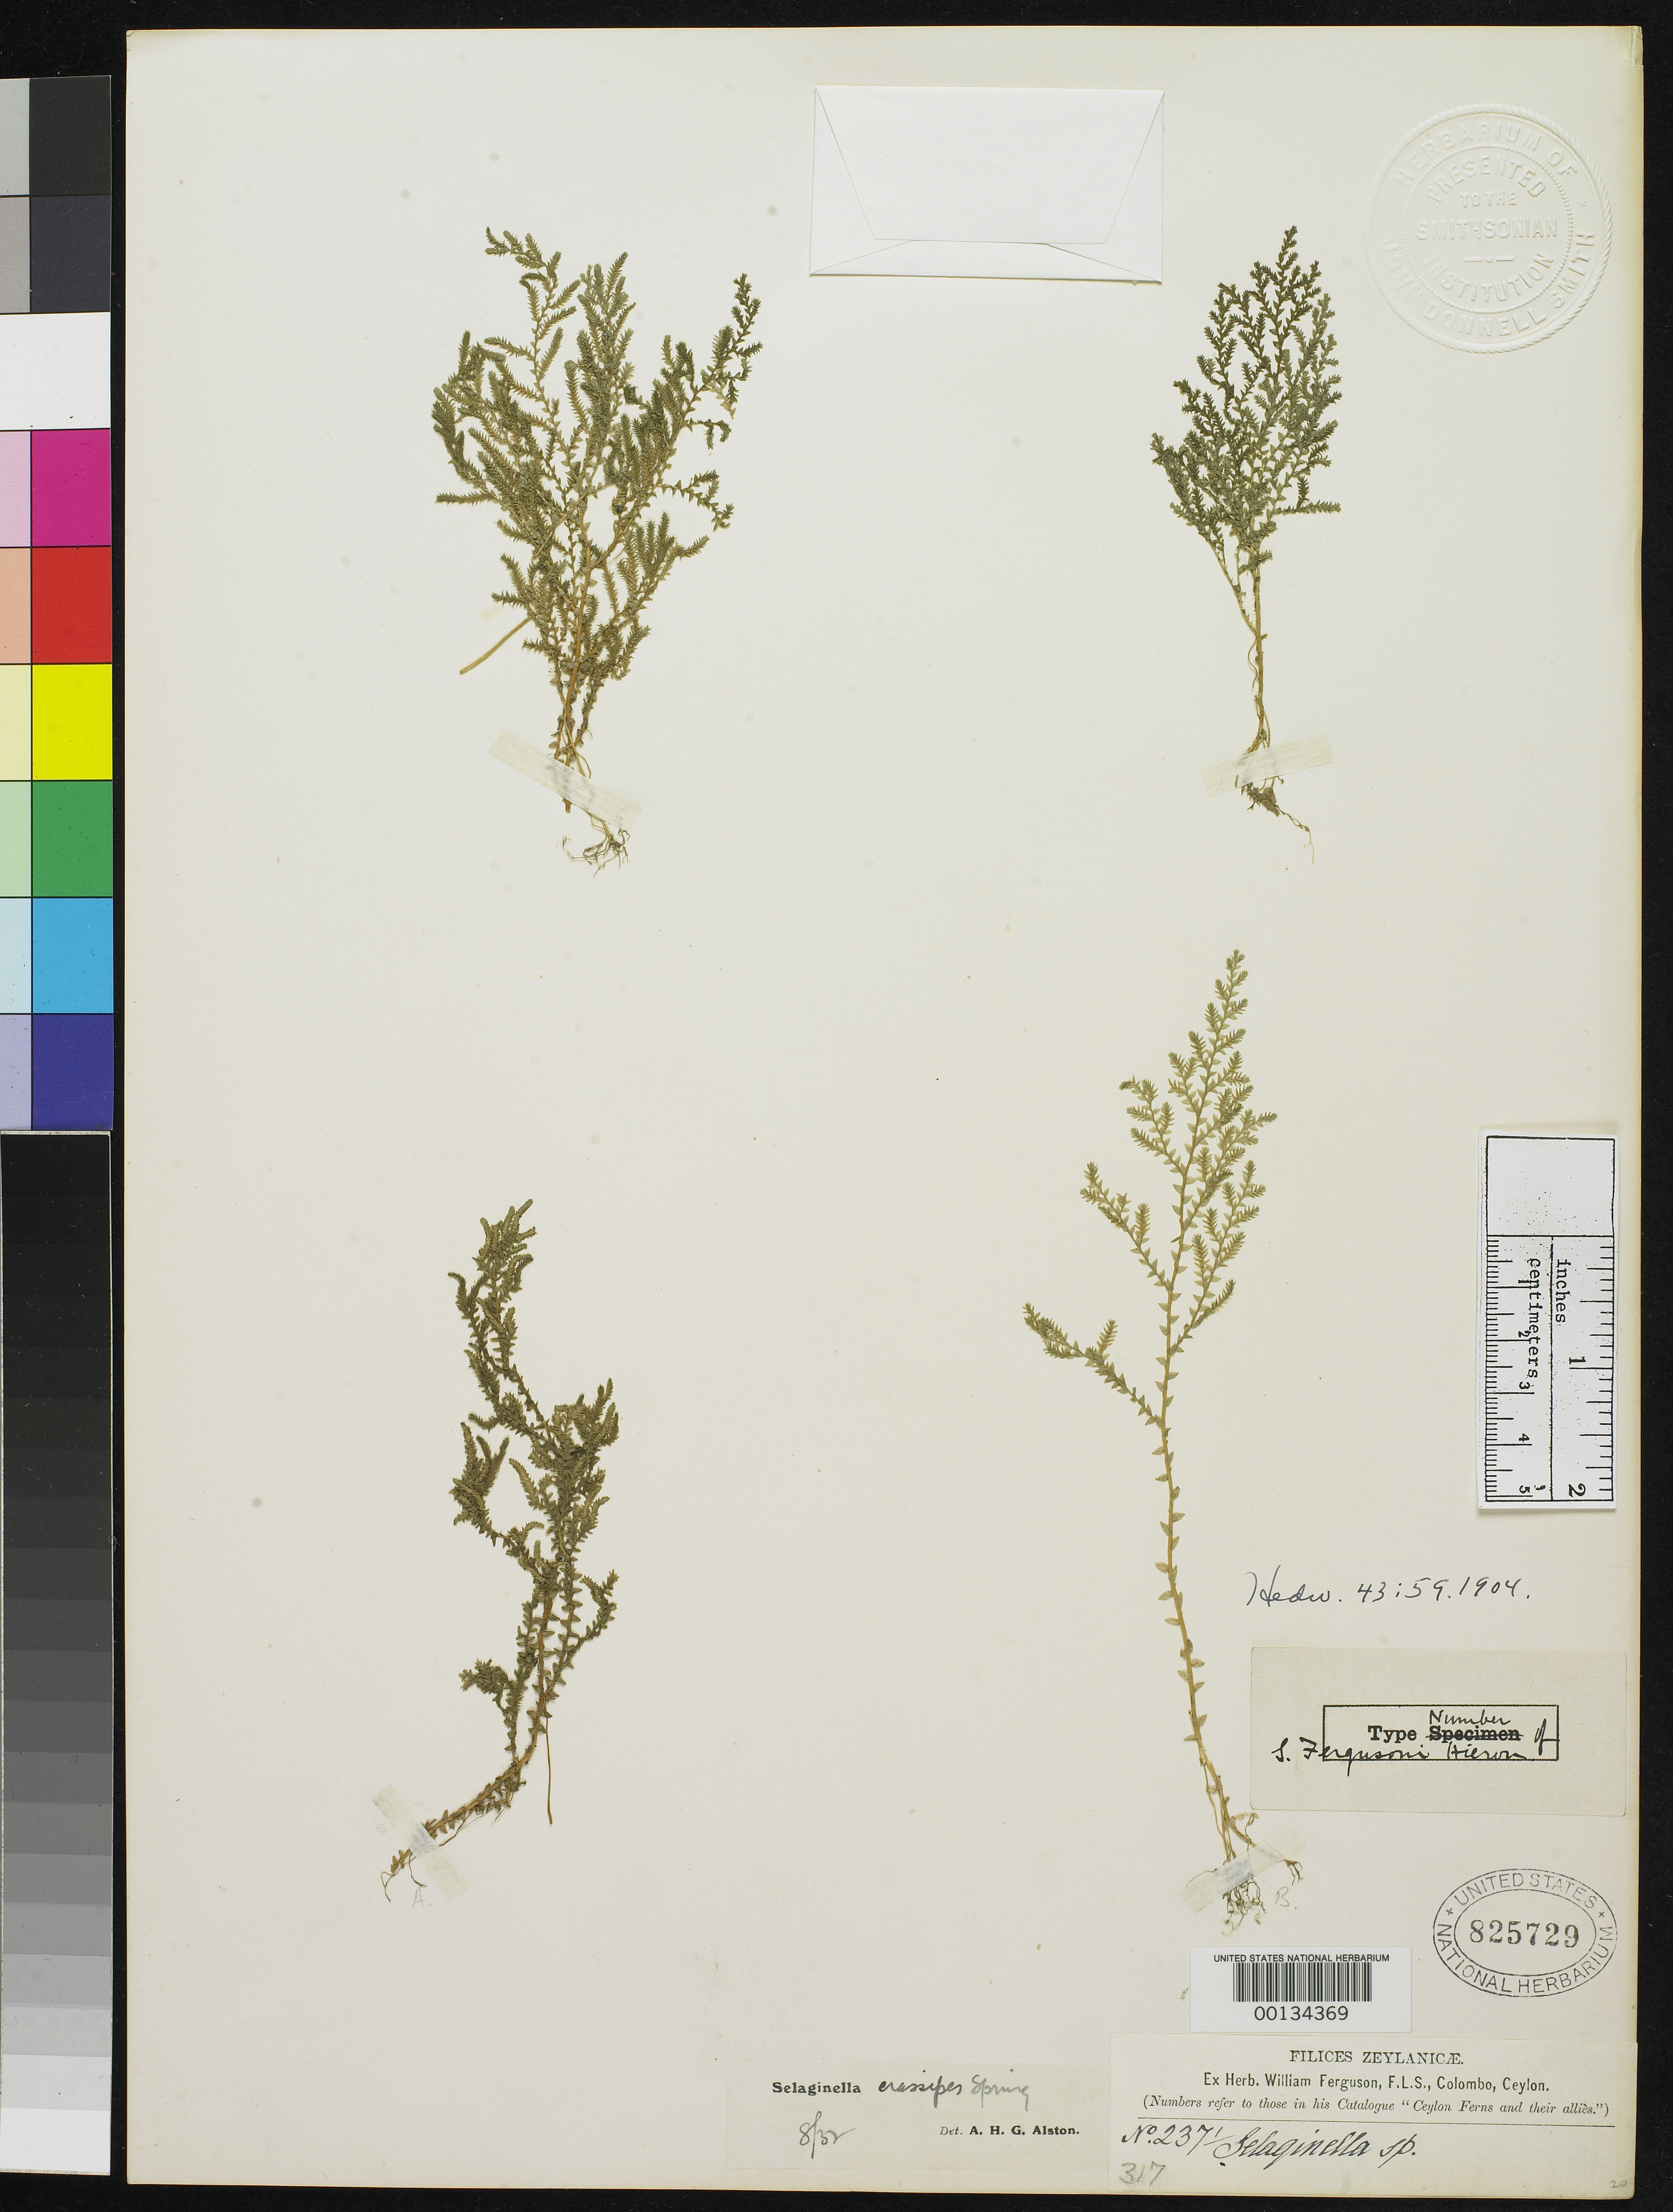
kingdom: Plantae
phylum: Tracheophyta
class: Lycopodiopsida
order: Selaginellales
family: Selaginellaceae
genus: Selaginella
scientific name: Selaginella fergasonii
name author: Hieron.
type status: Type Collection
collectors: W. Ferguson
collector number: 237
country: Sri Lanka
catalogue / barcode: US 825729